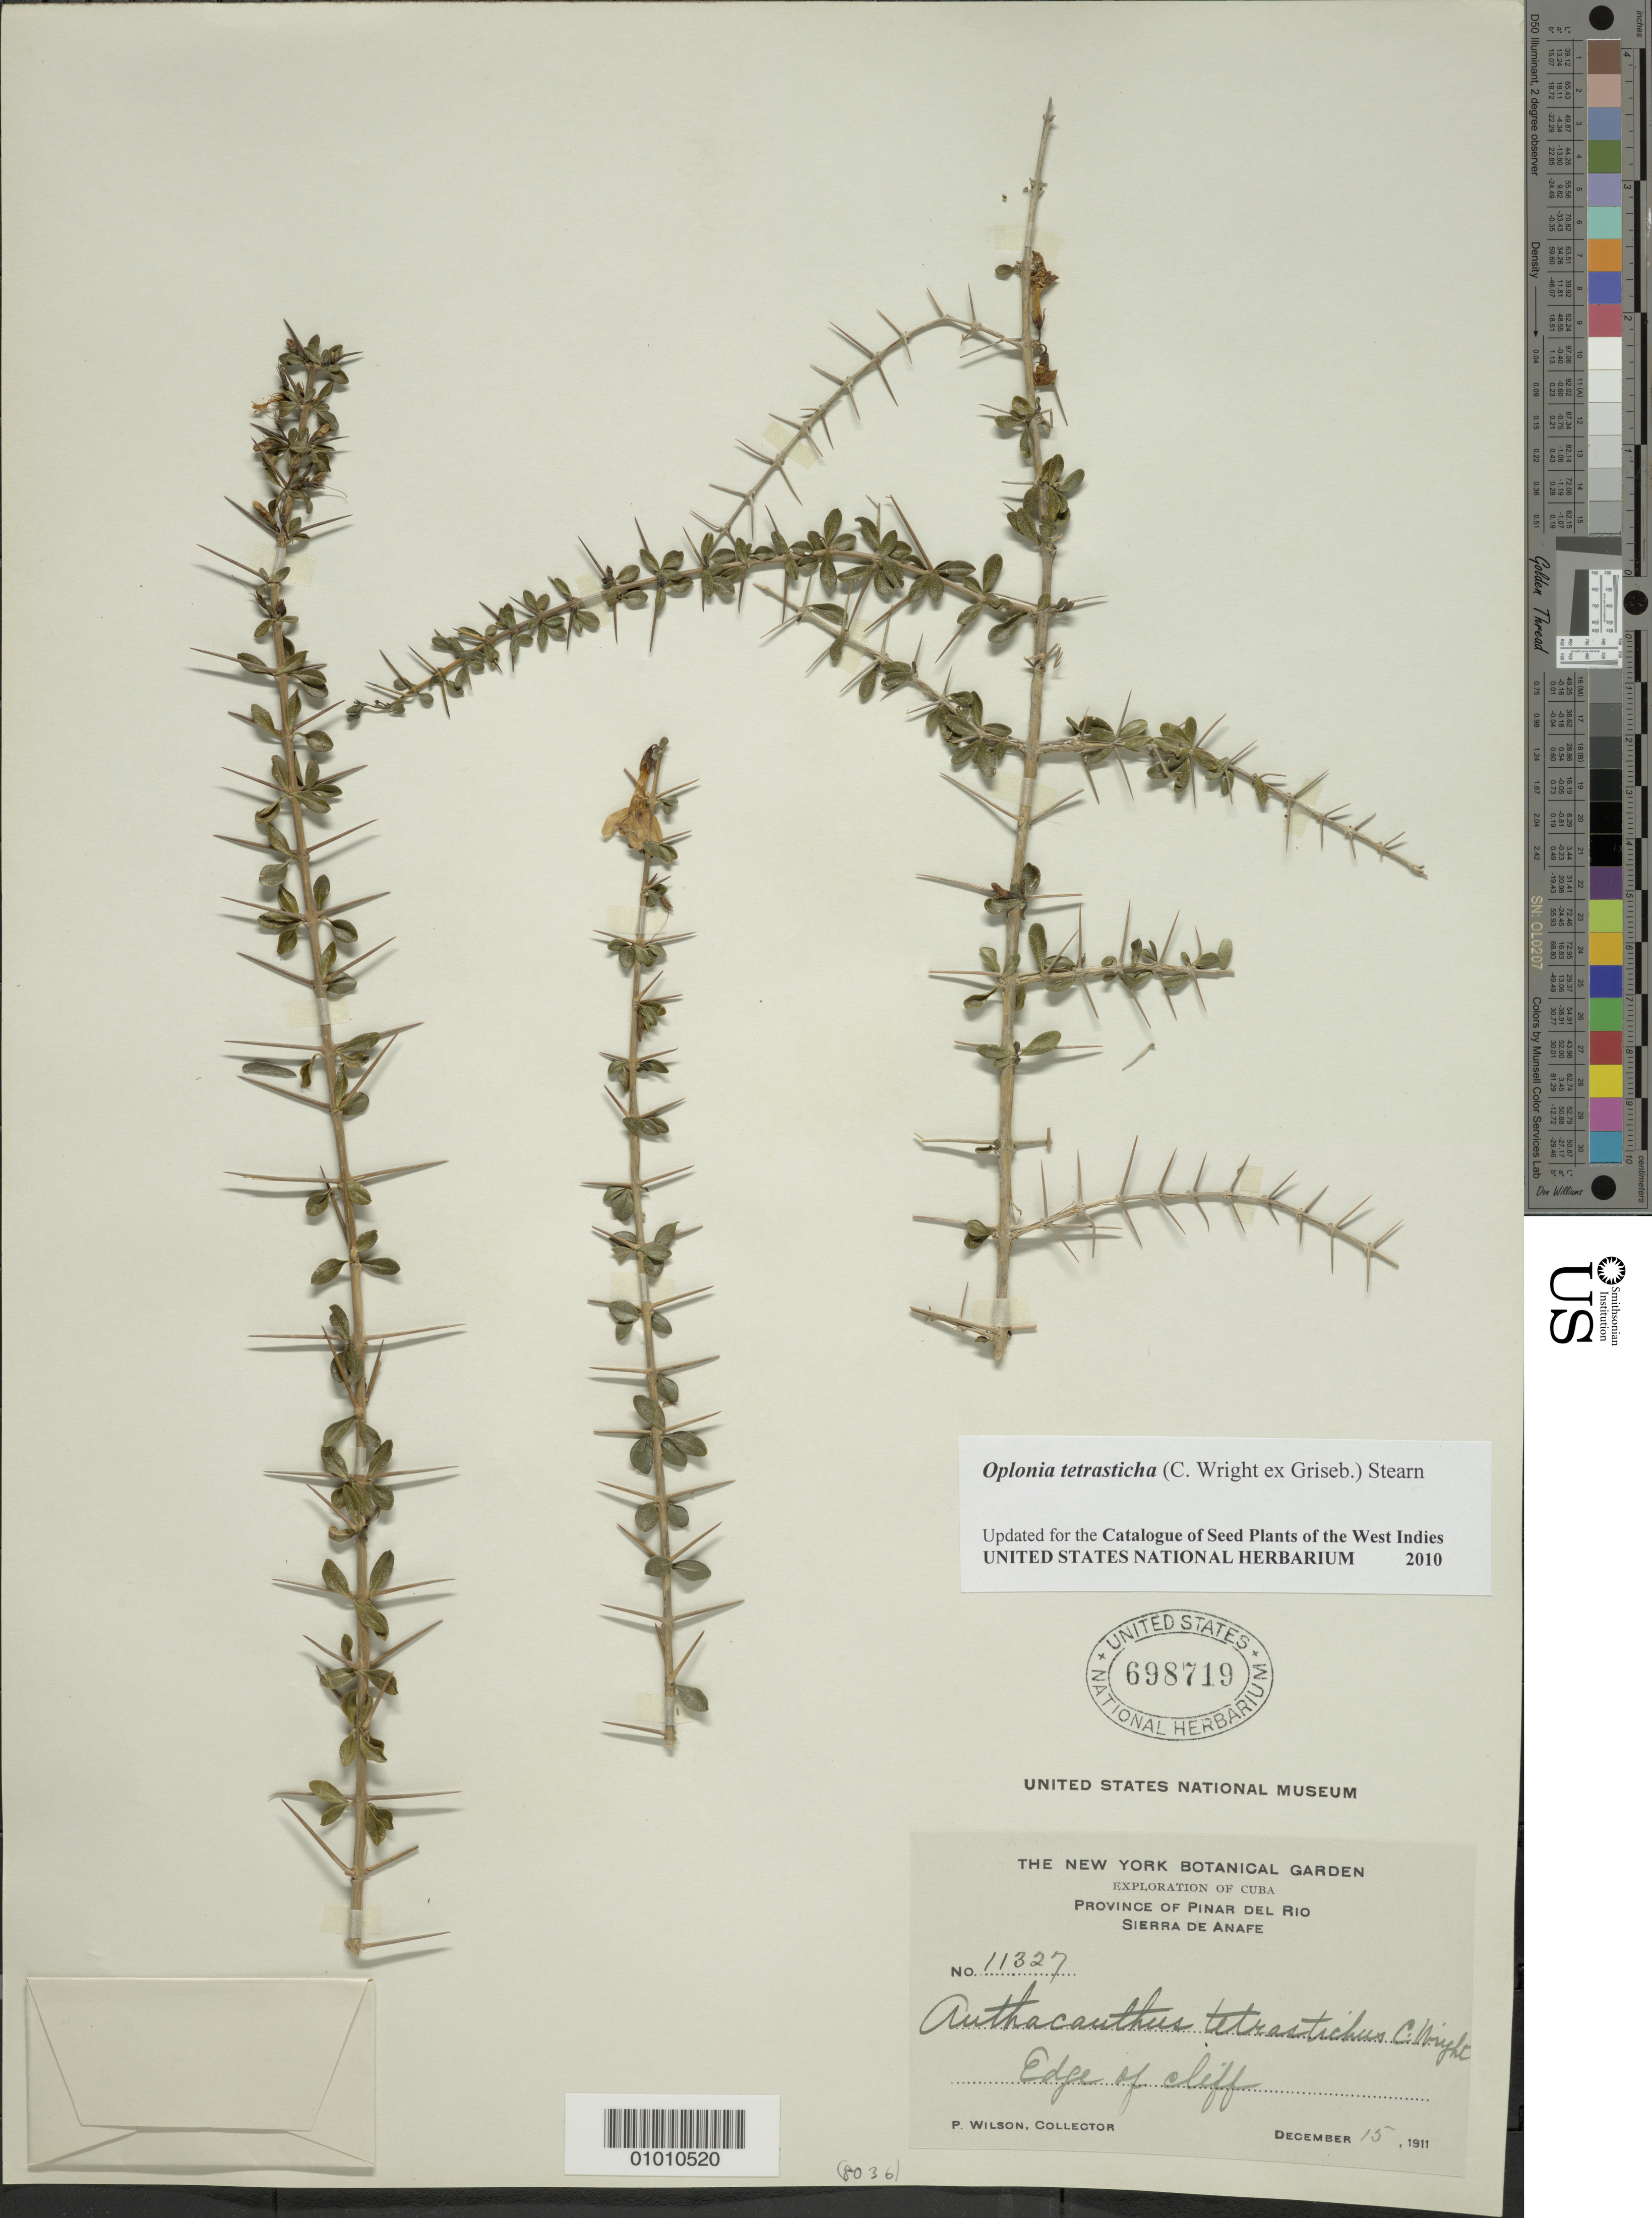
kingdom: Plantae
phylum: Tracheophyta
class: Magnoliopsida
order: Lamiales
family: Acanthaceae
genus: Oplonia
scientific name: Oplonia tetrasticha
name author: (C. Wright ex Griseb.) Stearn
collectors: P. Wilson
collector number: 11327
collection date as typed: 15 Dec 1911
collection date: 1911-12-15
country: Cuba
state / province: Pinar del Rio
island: Cuba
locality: Sierra de Anafe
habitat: Edge of cliff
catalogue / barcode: US 698719